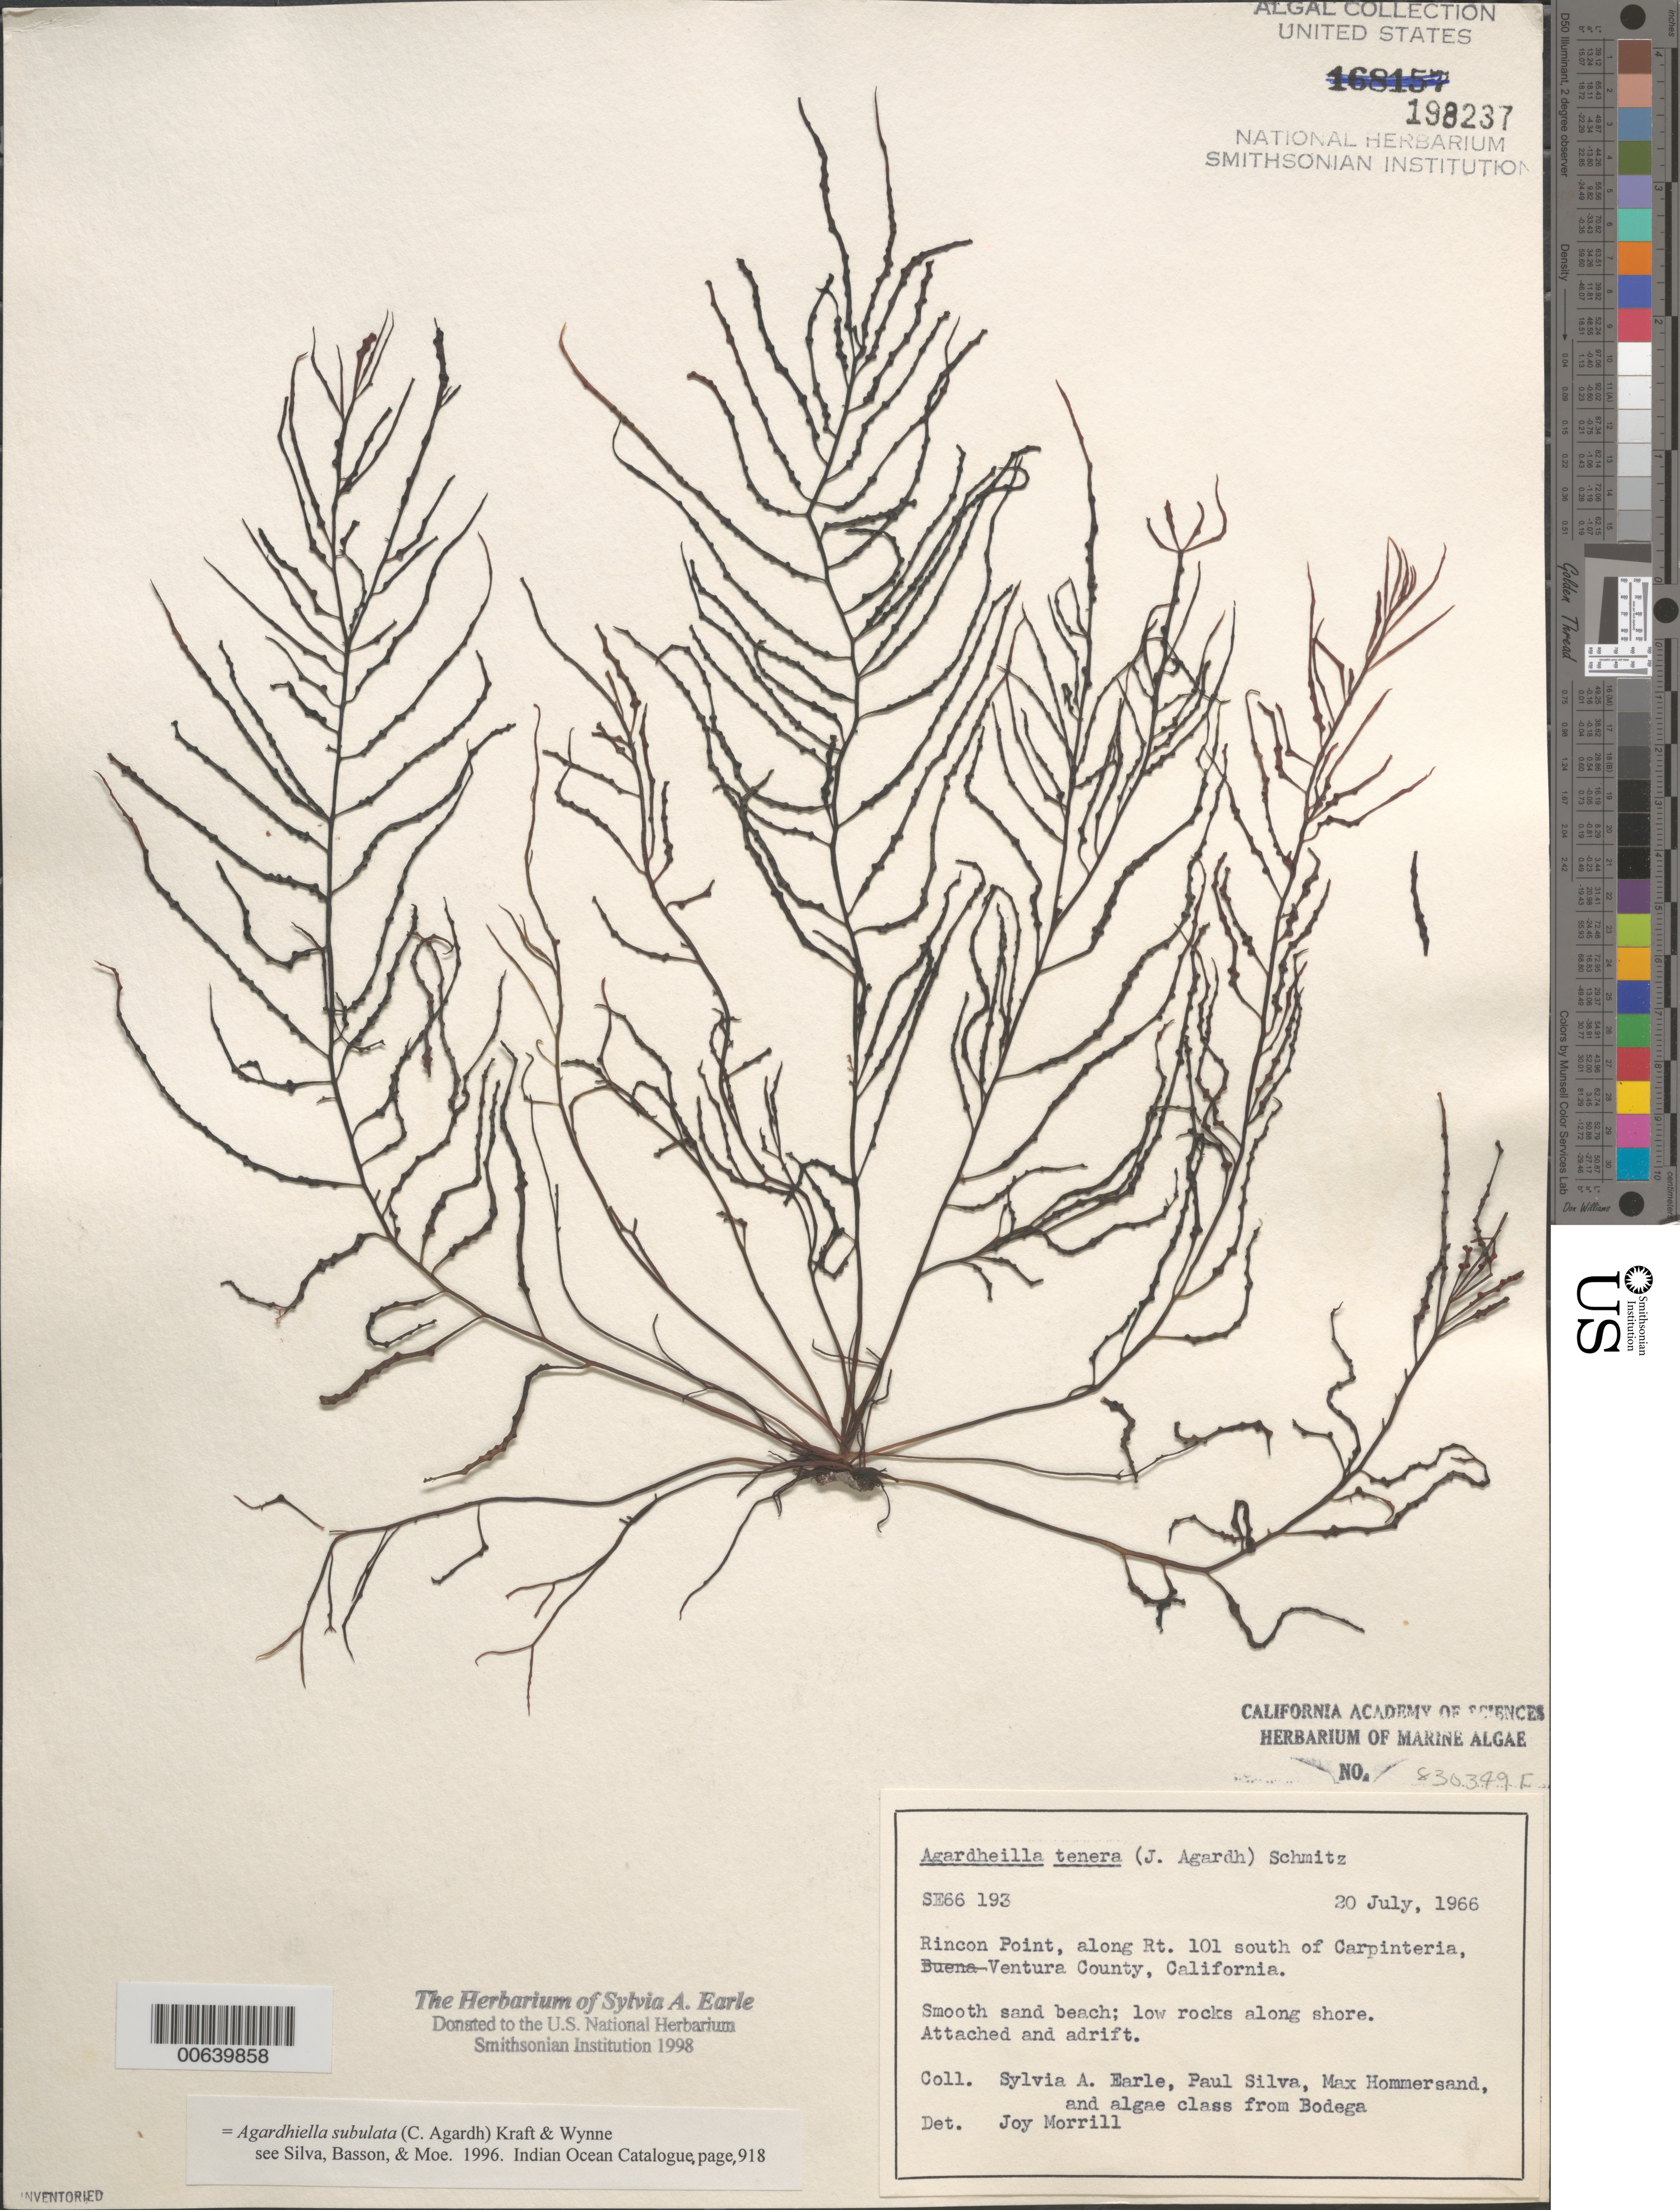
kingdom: Plantae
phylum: Rhodophyta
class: Florideophyceae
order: Gigartinales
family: Solieriaceae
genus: Agardhiella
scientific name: Agardhiella subulata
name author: (C. Agardh) G.T.Kraft & M.J. Wynne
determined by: Morrill, J.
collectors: S. A. Earle, P. C. Silva, M. H. Hommersand & Bodega Algae Class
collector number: SE 66193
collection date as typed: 20 Jul 1966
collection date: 1966-07-20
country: United States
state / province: California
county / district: Ventura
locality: Rincon Point, Route 101 south of Carpinteria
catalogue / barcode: US 198237